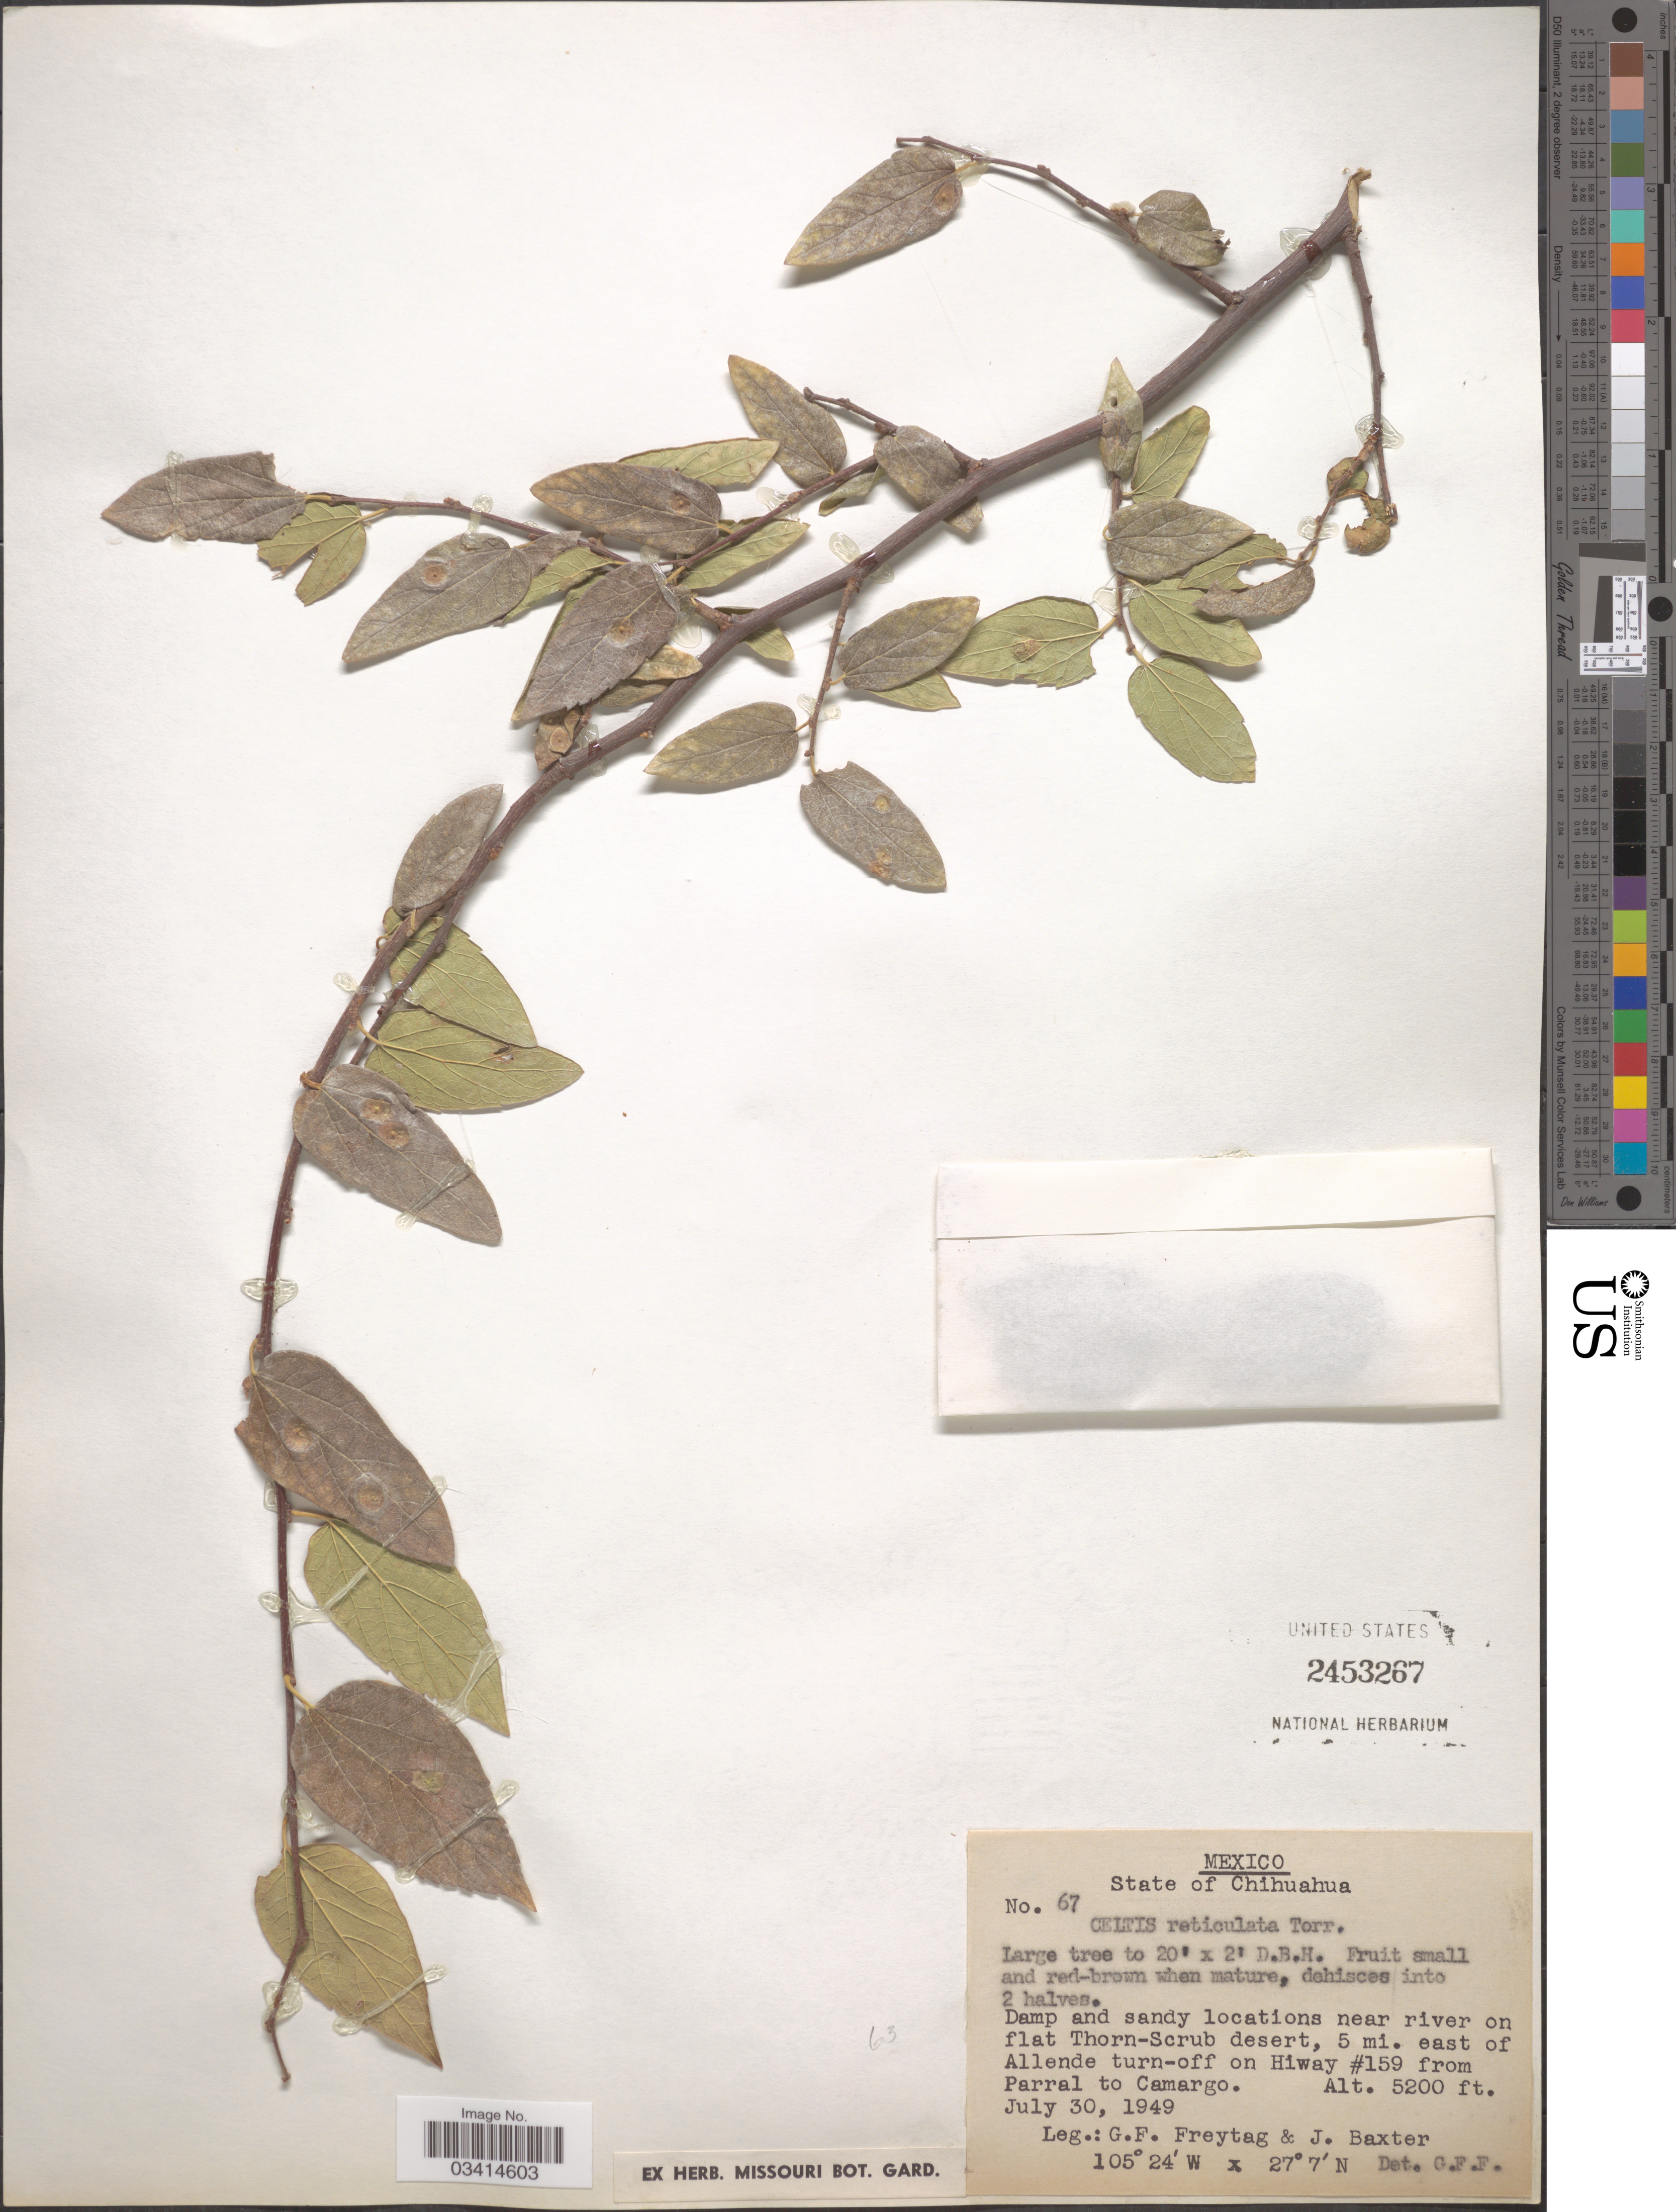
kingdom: Plantae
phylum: Tracheophyta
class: Magnoliopsida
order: Rosales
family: Cannabaceae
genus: Celtis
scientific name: Celtis reticulata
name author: Torr.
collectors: G. F. Freytag & J. Baxter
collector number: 67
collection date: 1949-07-30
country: Mexico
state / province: Chihuahua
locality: Damp and sandy locations near river on flat Thorn-Scrub desert, 5 mi. east of Allende turn-off on Hiway #159 from Parral to Camargo.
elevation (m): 1585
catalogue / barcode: US 2453267